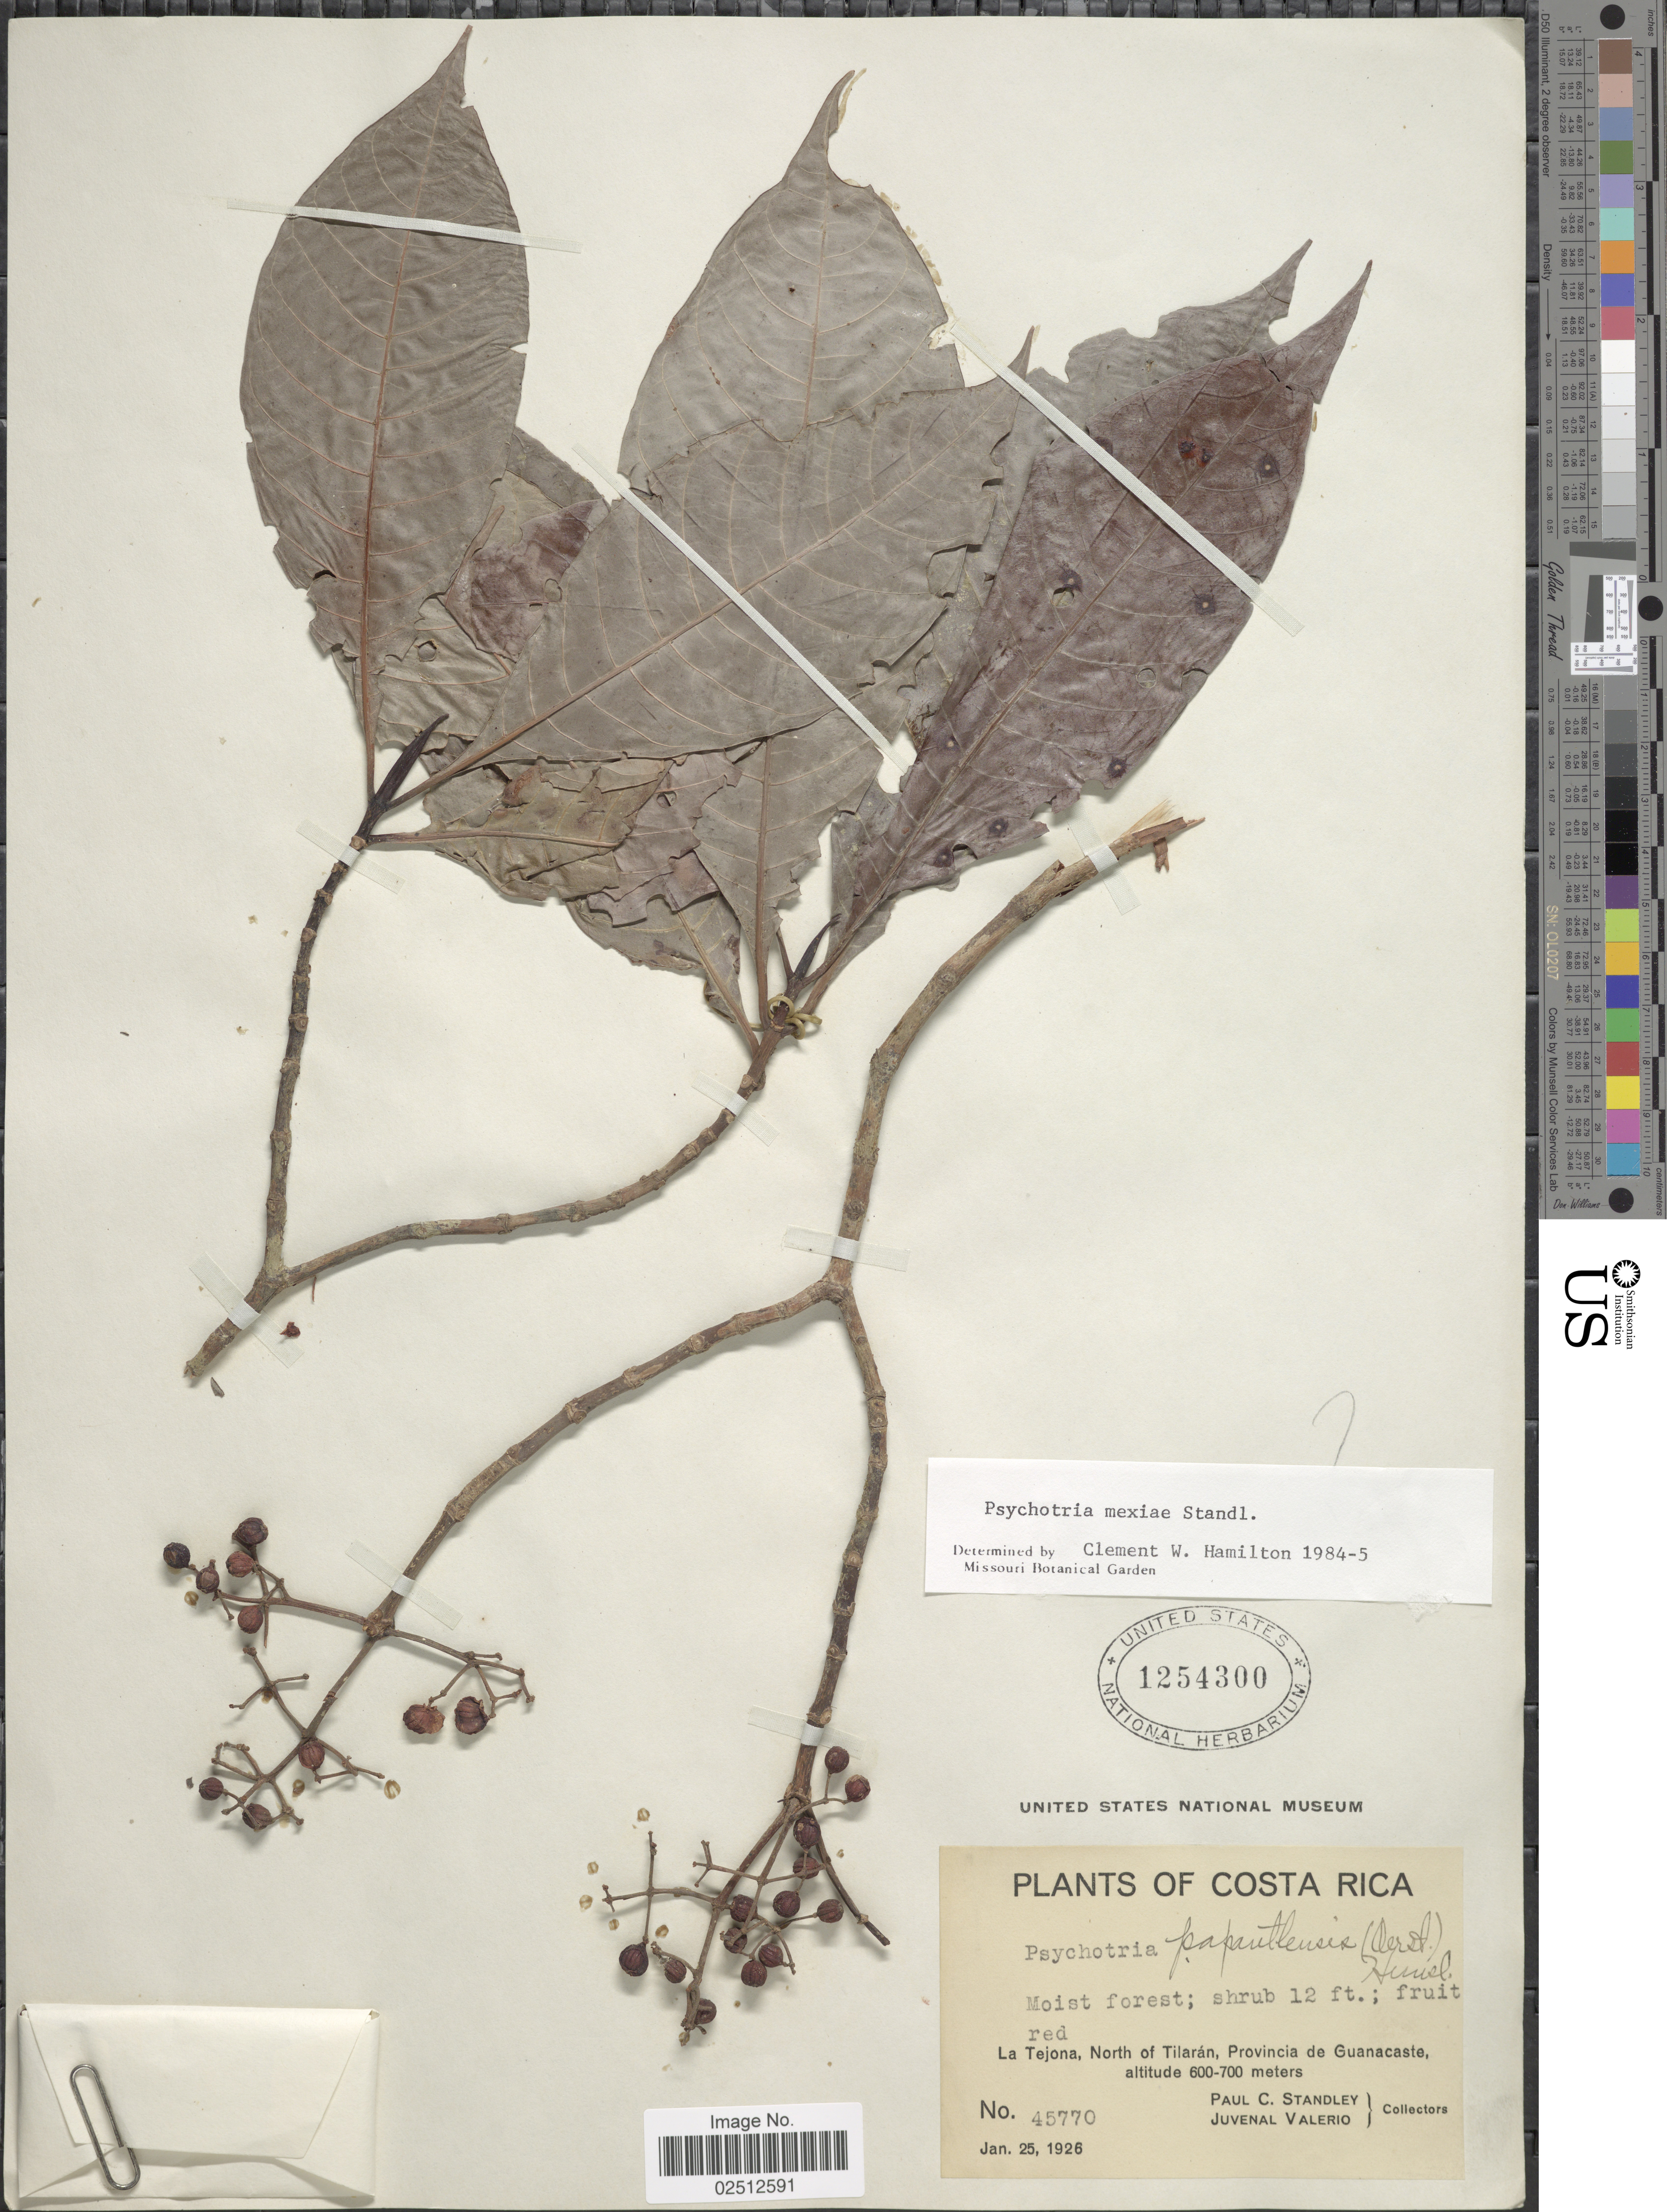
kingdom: Plantae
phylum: Tracheophyta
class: Magnoliopsida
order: Gentianales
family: Rubiaceae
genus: Psychotria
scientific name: Psychotria mexiae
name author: Standl.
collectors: P. C. Standley & J. Valerio R.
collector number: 45770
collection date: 1926-01-25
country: Costa Rica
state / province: Guanacaste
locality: La Tejona, North of Tilaran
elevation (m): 600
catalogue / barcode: US 1254300